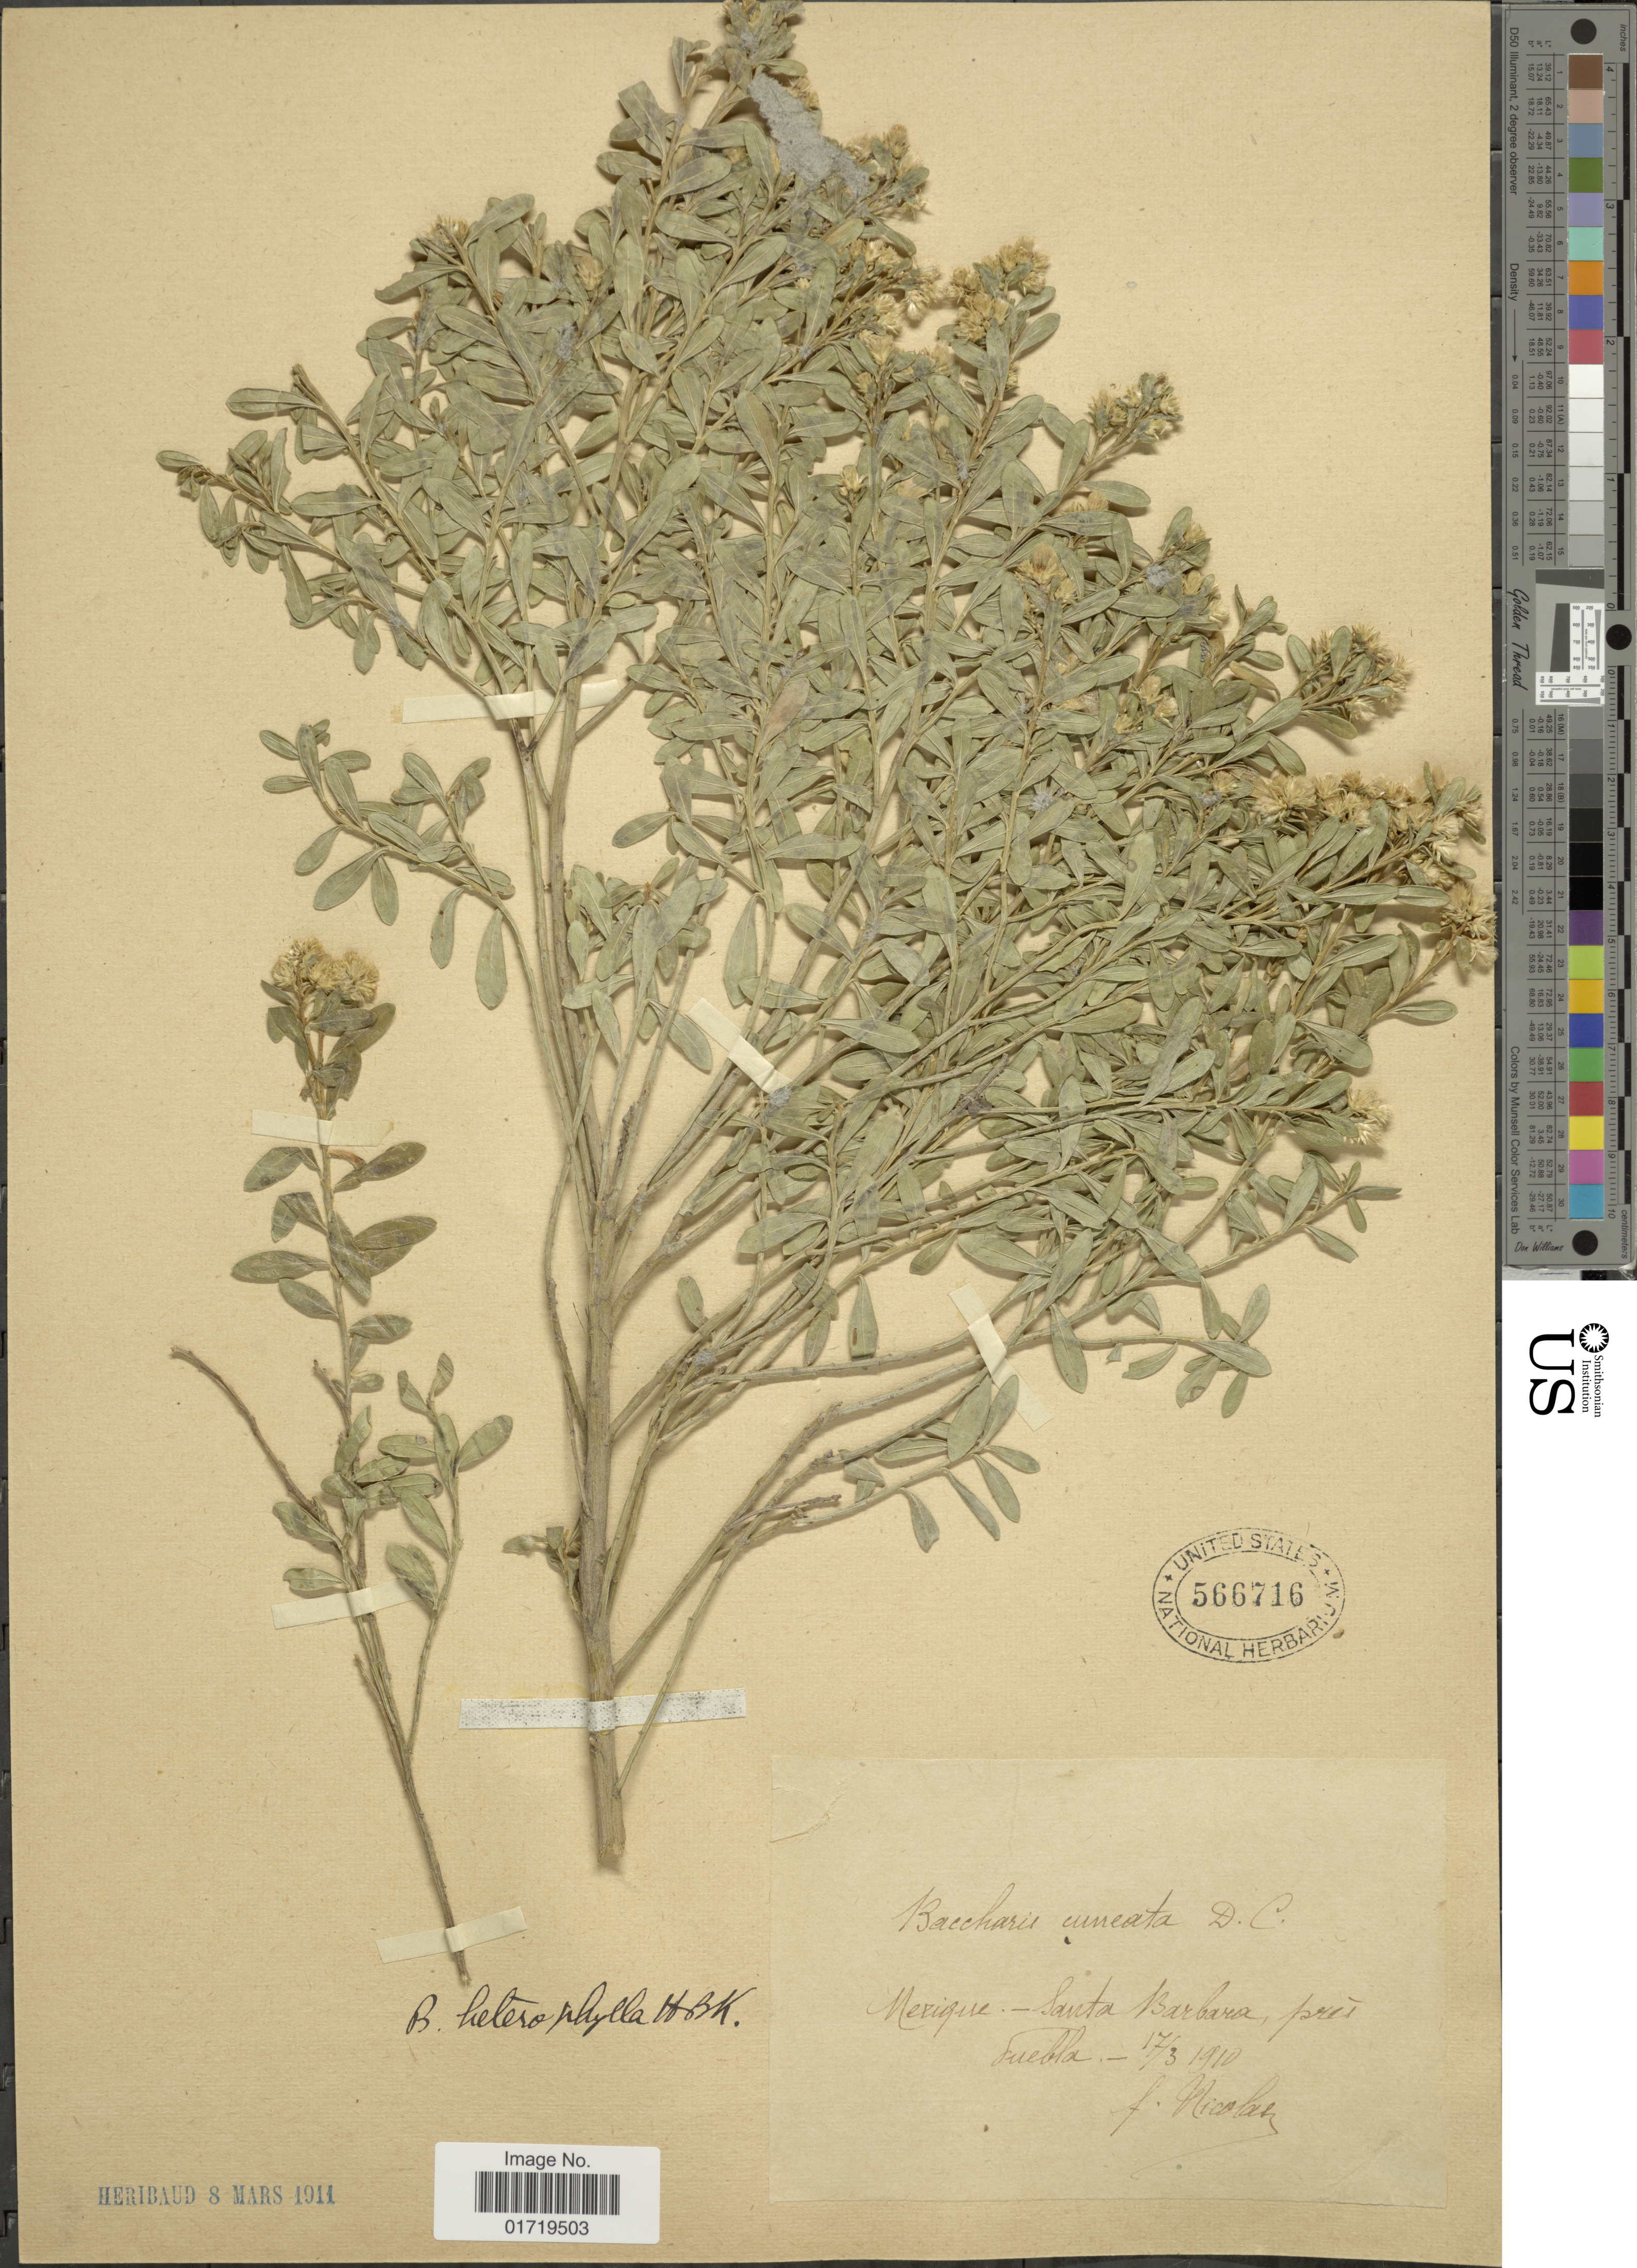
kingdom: Plantae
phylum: Tracheophyta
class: Magnoliopsida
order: Asterales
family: Asteraceae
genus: Baccharis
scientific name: Baccharis heterophylla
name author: Kunth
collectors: F. Nicolas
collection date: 1910-03-17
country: Mexico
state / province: Puebla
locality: Santa Barbara, pores Puebla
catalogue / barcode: US 566716